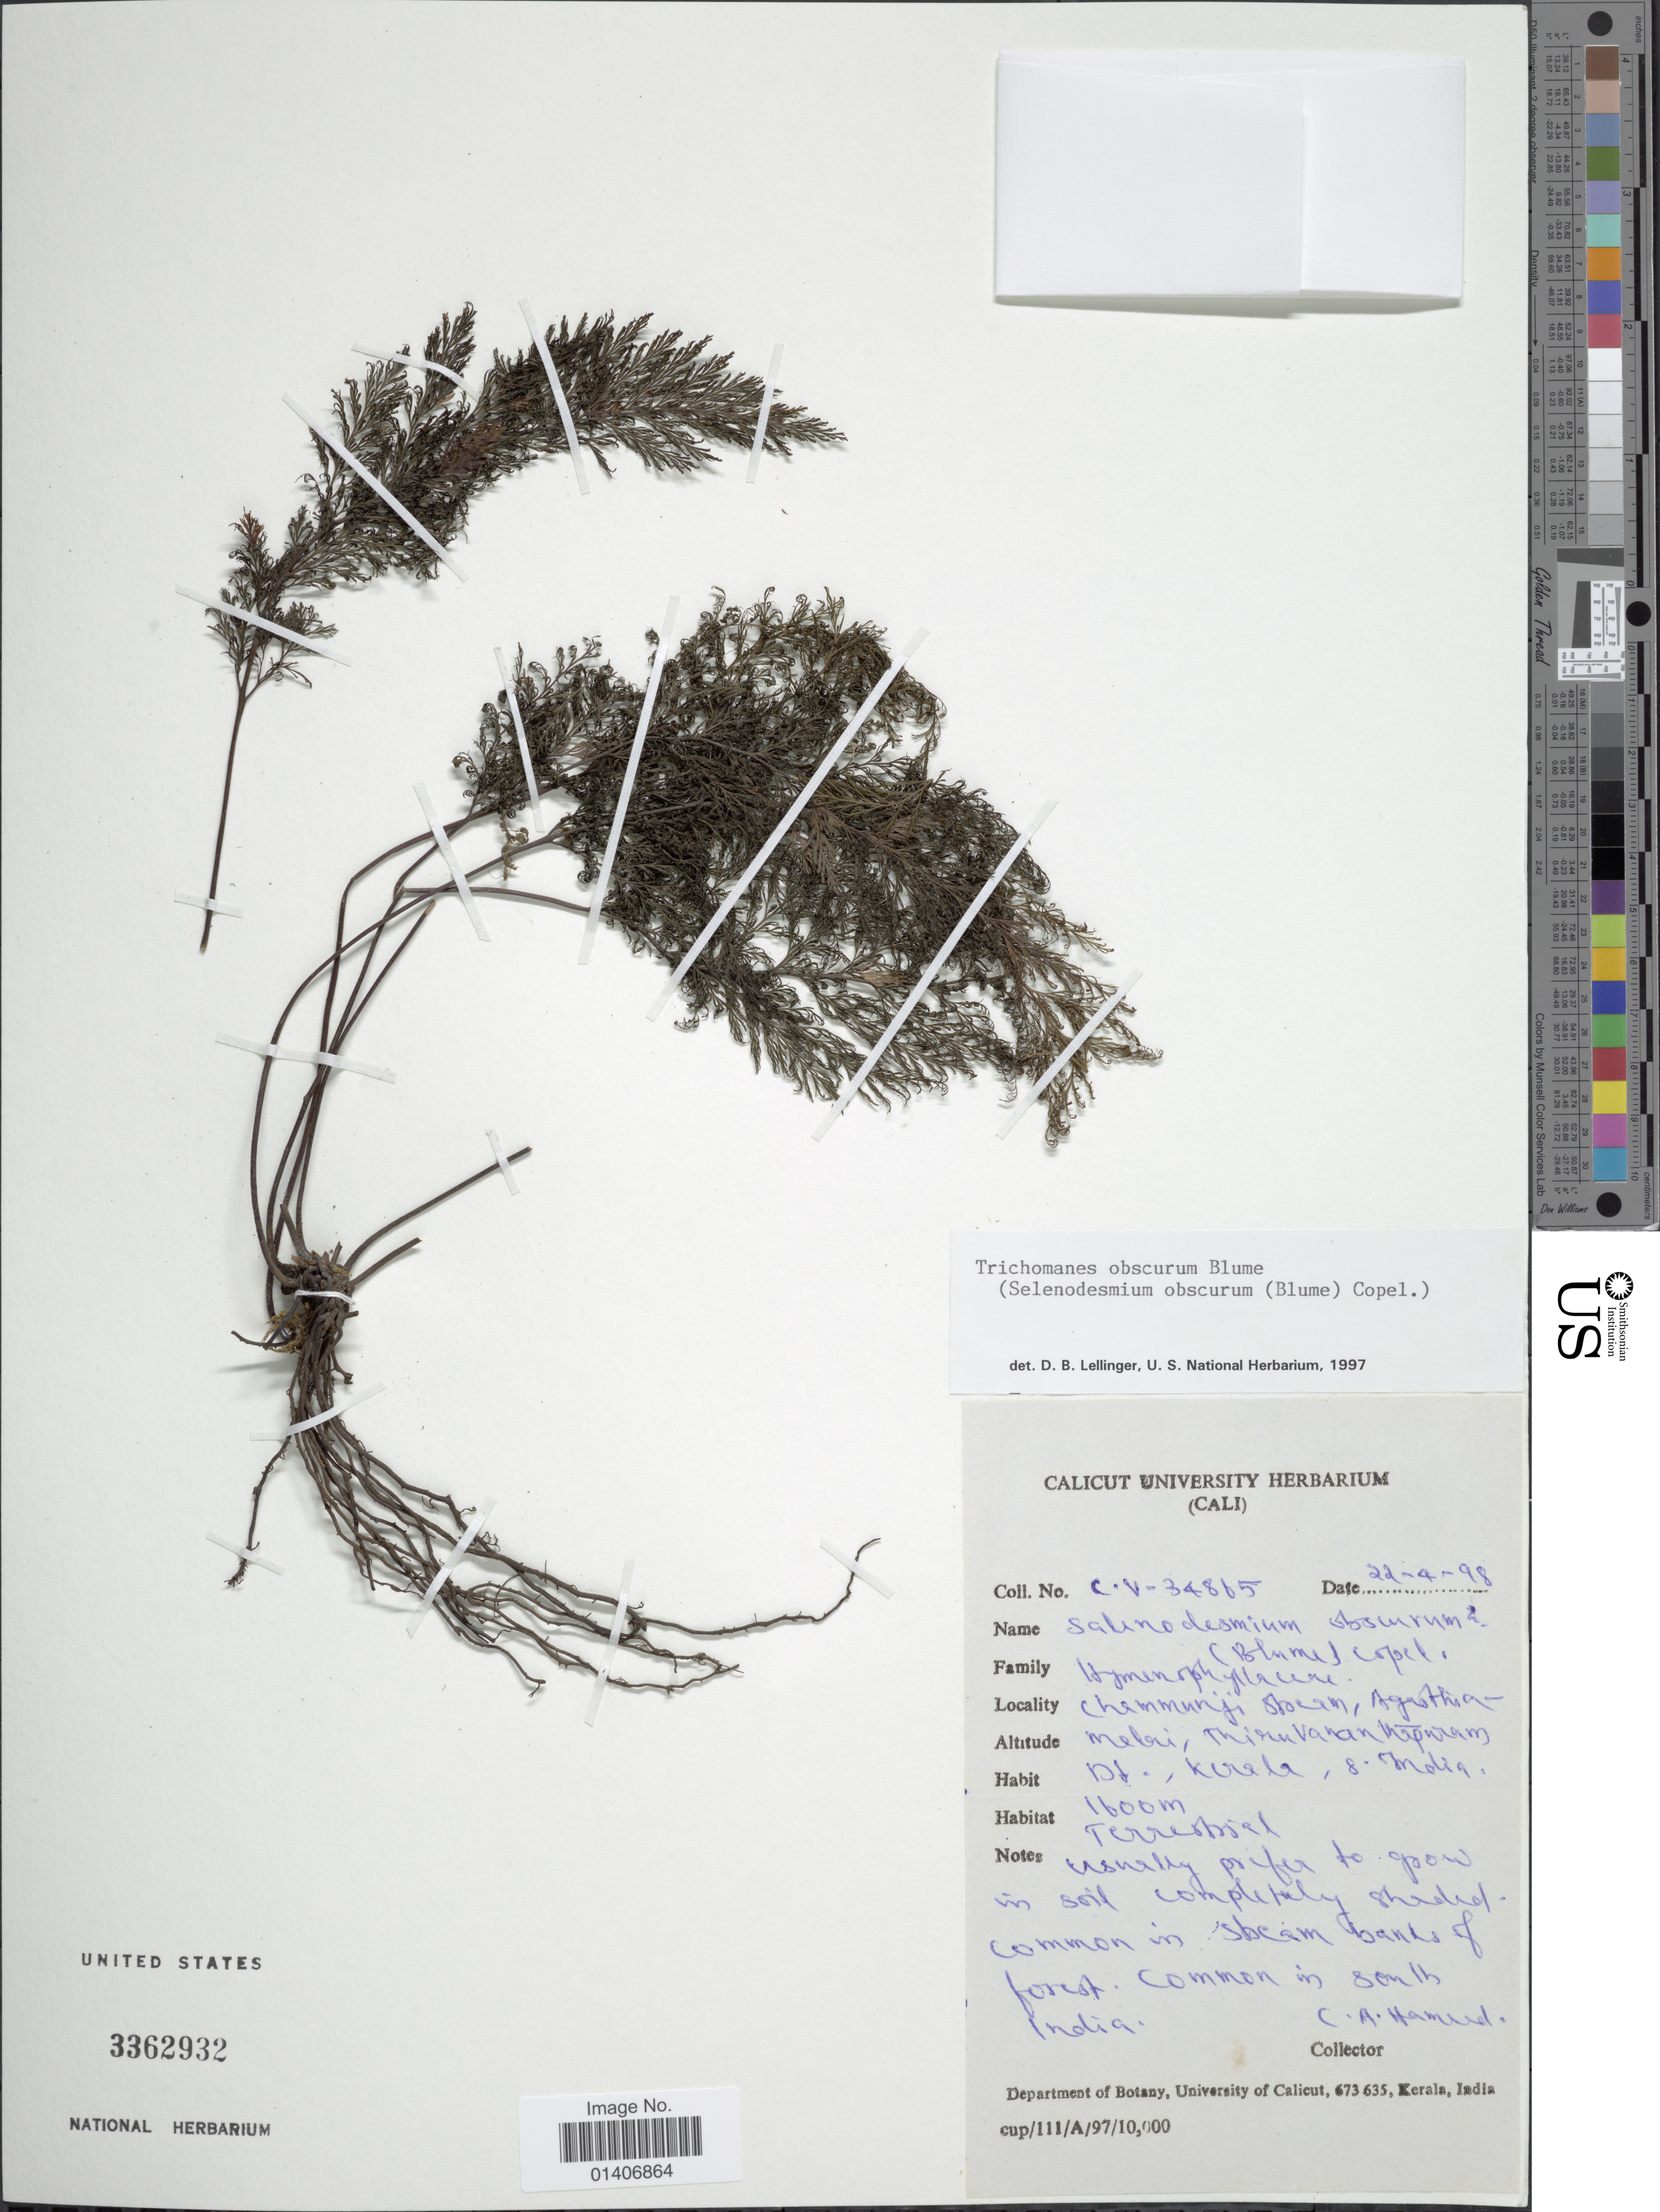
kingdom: Plantae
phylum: Tracheophyta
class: Polypodiopsida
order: Hymenophyllales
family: Hymenophyllaceae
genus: Abrodictyum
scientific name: Abrodictyum obscurum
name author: (Blume) Ebihara & K. Iwats.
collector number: C.V.-34865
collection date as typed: Transcribed d/m/y: 22/9/98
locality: Chemmunji storm, [illegible text]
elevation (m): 1600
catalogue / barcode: US 3362932